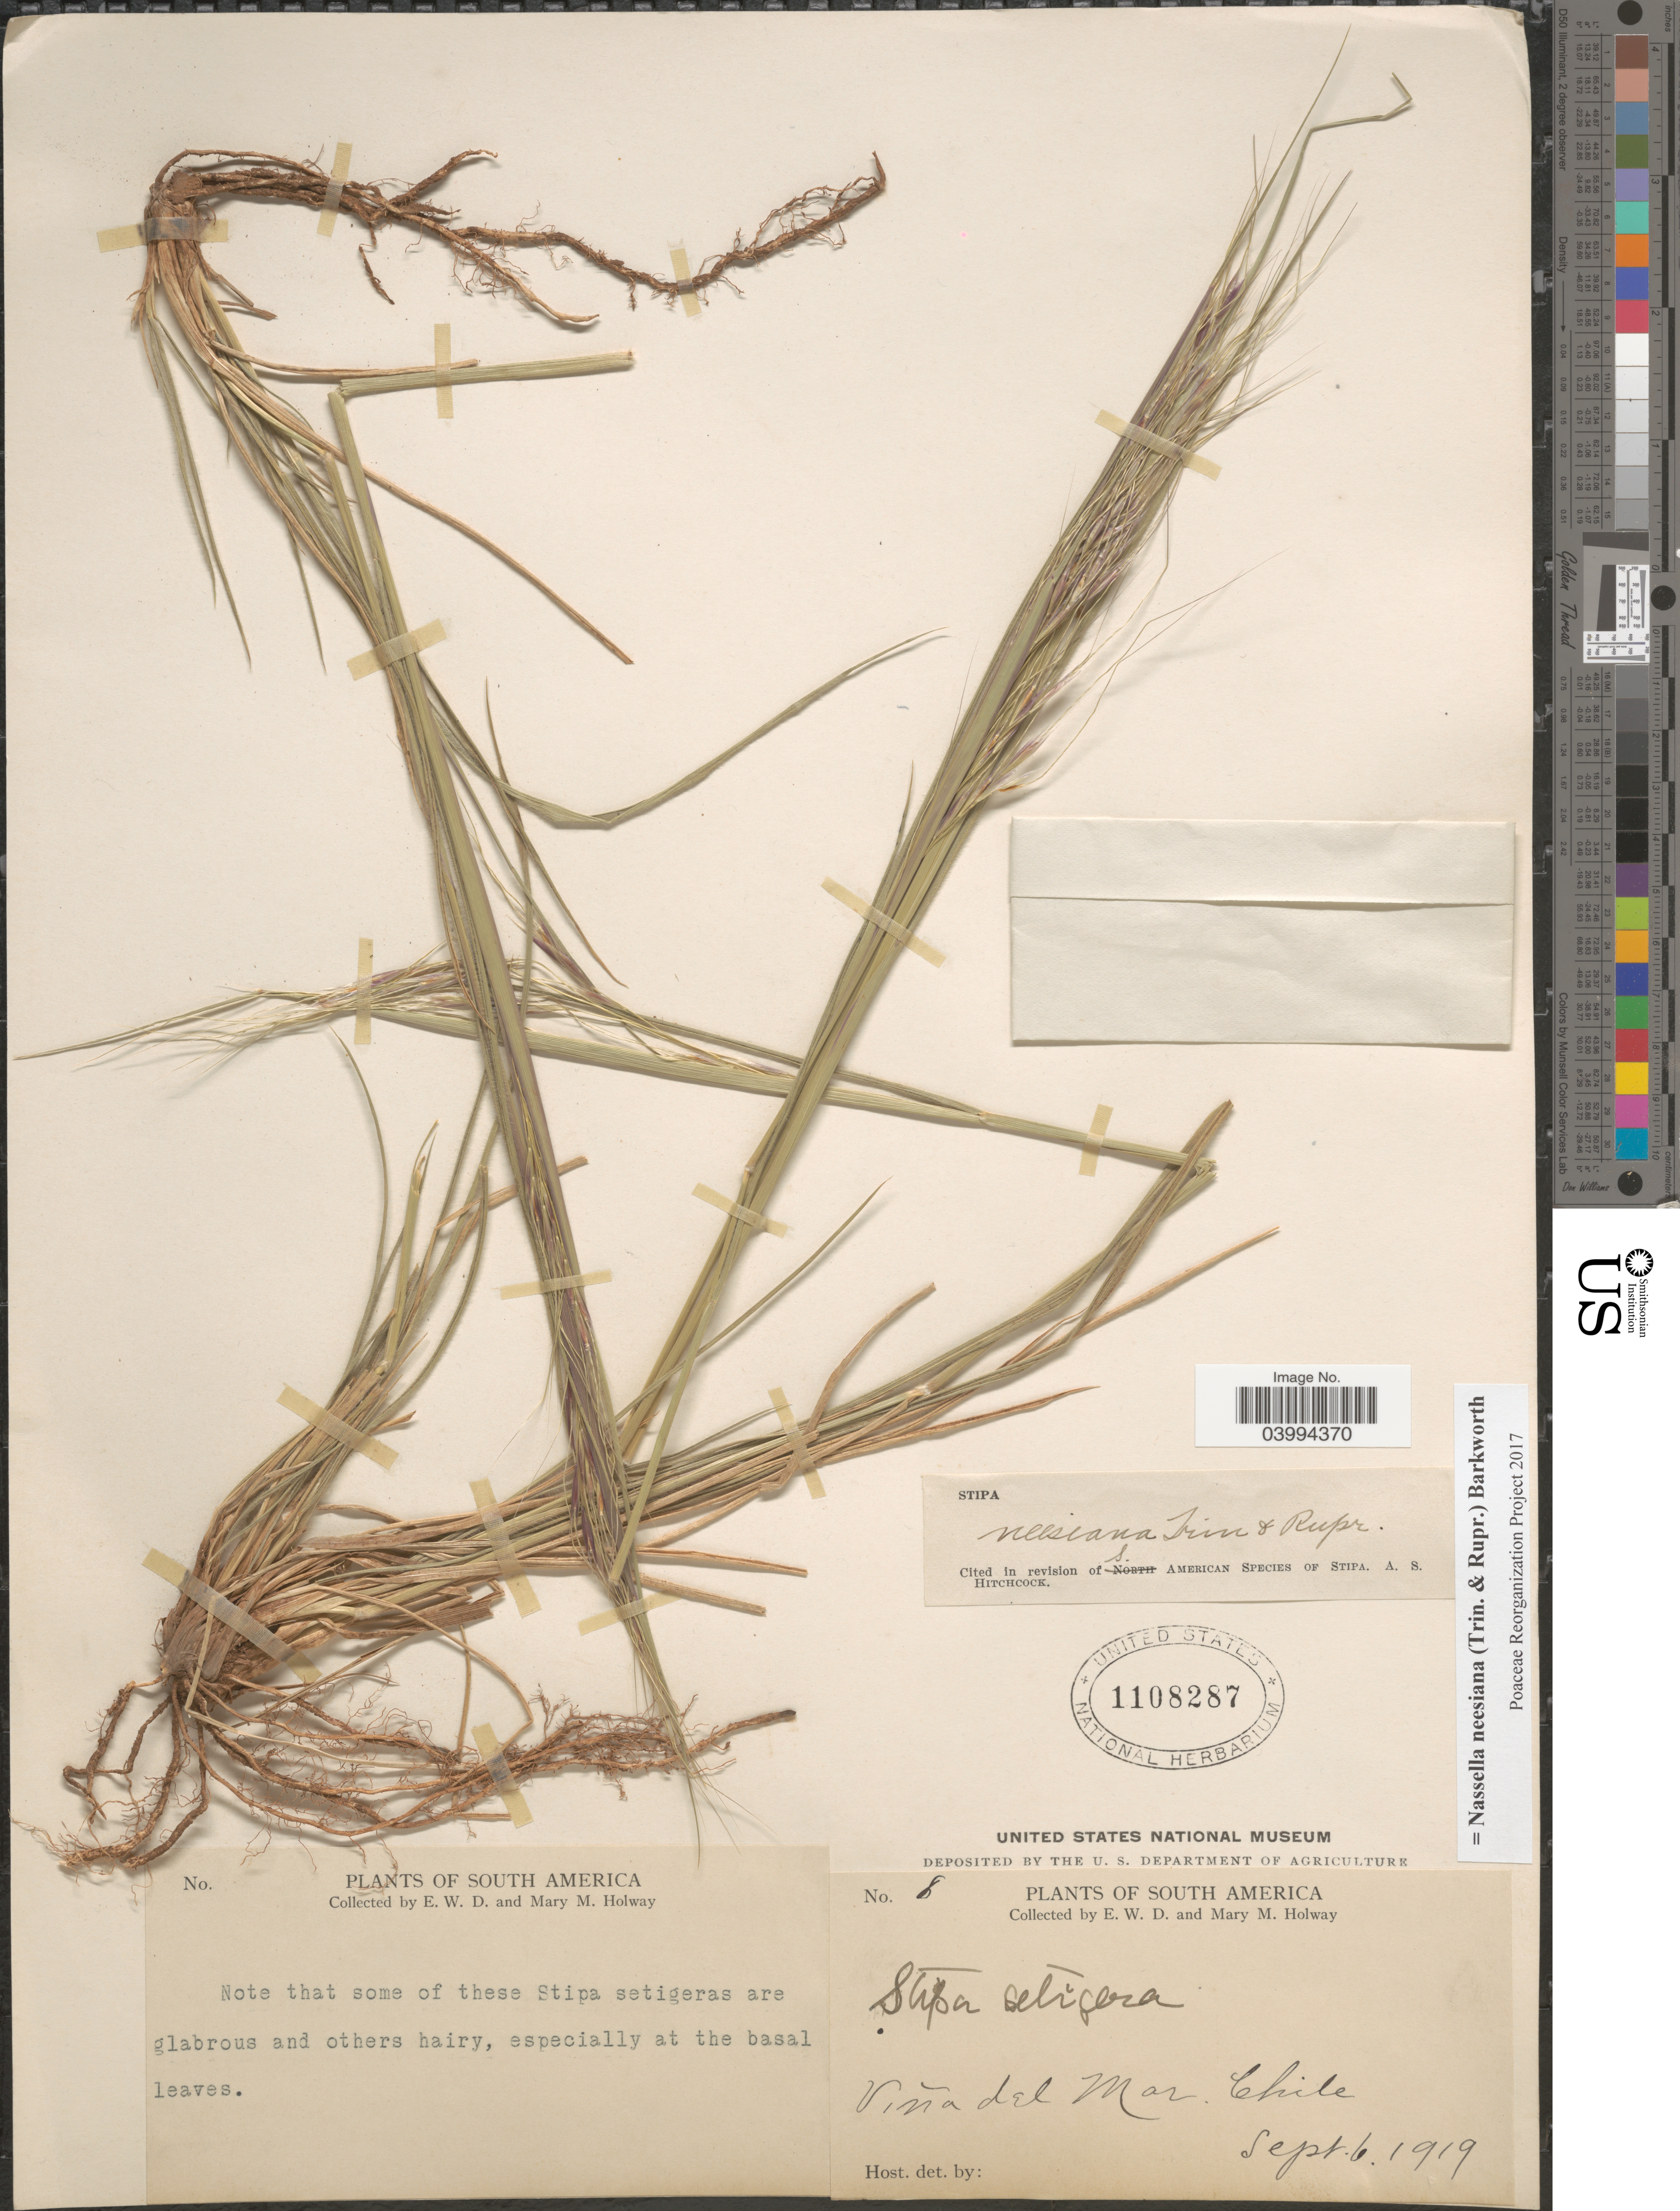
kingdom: Plantae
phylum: Tracheophyta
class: Liliopsida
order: Poales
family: Poaceae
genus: Nassella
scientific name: Nassella neesiana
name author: (Trin. & Rupr.) Barkworth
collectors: E. W. D. Holway & M. M. Holway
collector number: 8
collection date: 1919-09-06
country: Chile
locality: Viña del Mar.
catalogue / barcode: US 1108287